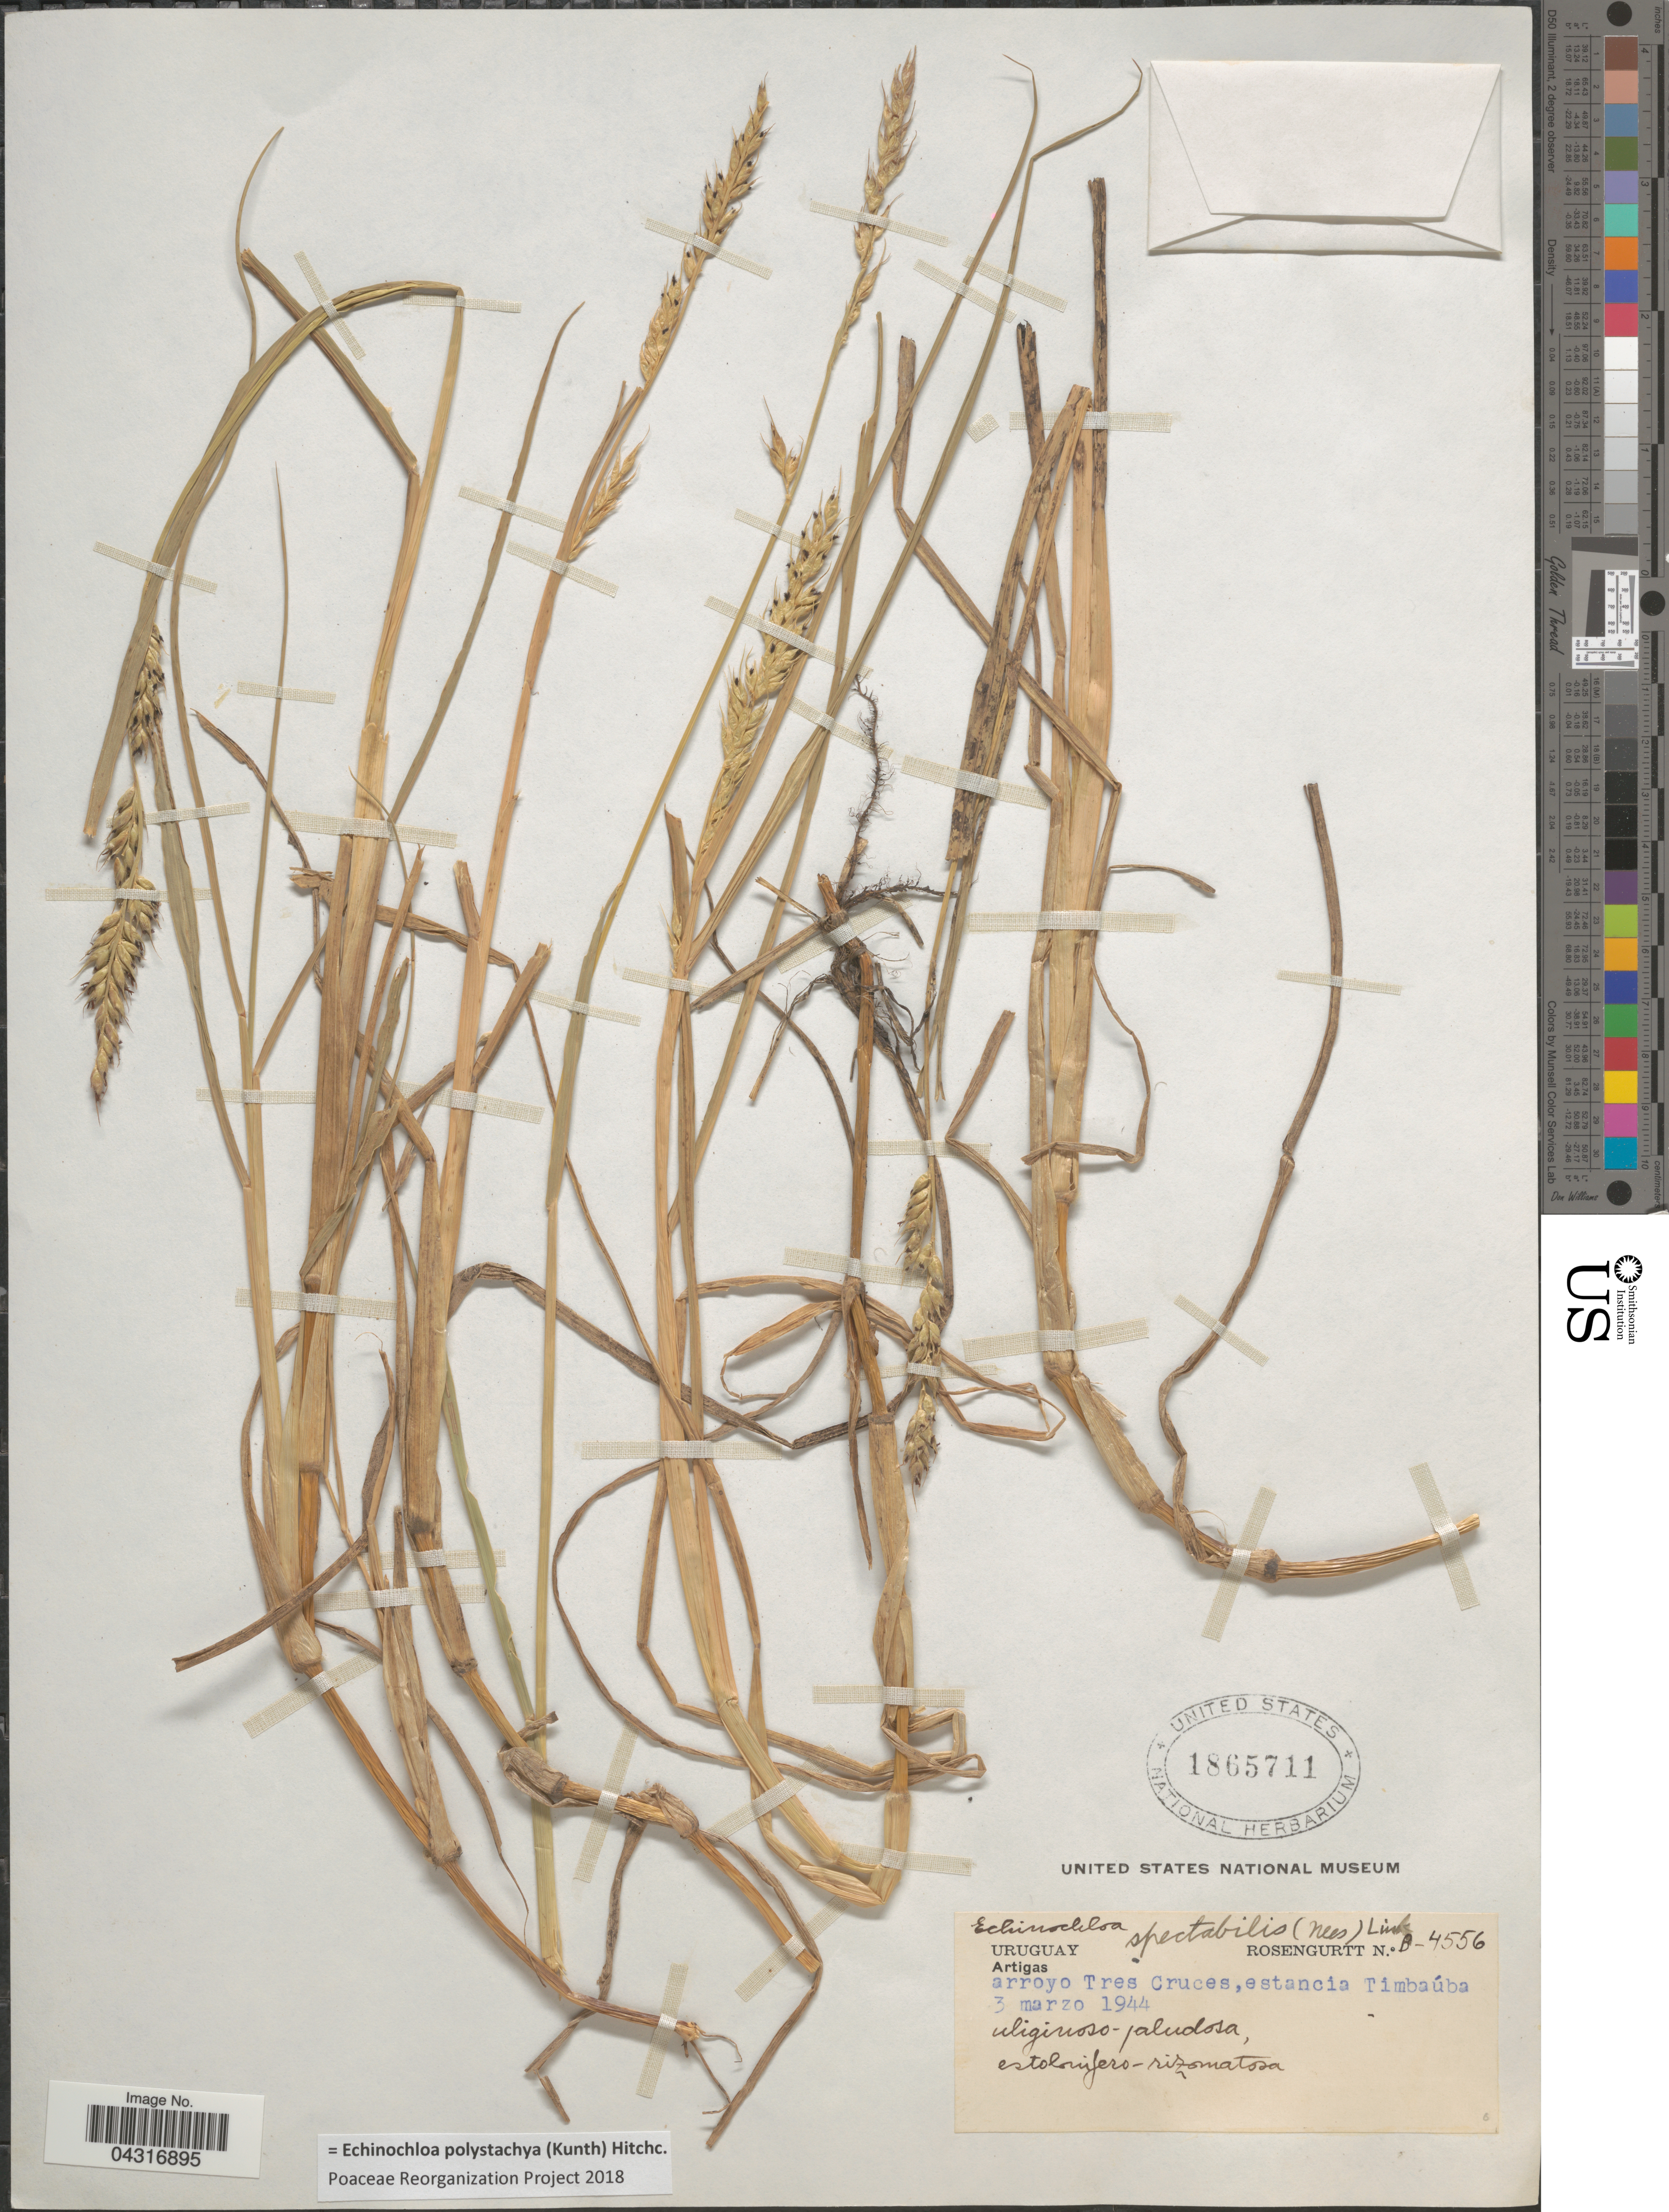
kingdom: Plantae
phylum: Tracheophyta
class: Liliopsida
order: Poales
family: Poaceae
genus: Echinochloa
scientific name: Echinochloa polystachya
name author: (Kunth) Hitchc.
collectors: Rosengurtt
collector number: B-4556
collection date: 1944-03-03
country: Uruguay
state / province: Artigas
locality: Arroyo Tres Cruces, estancia Timbaúba.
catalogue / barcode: US 1865711